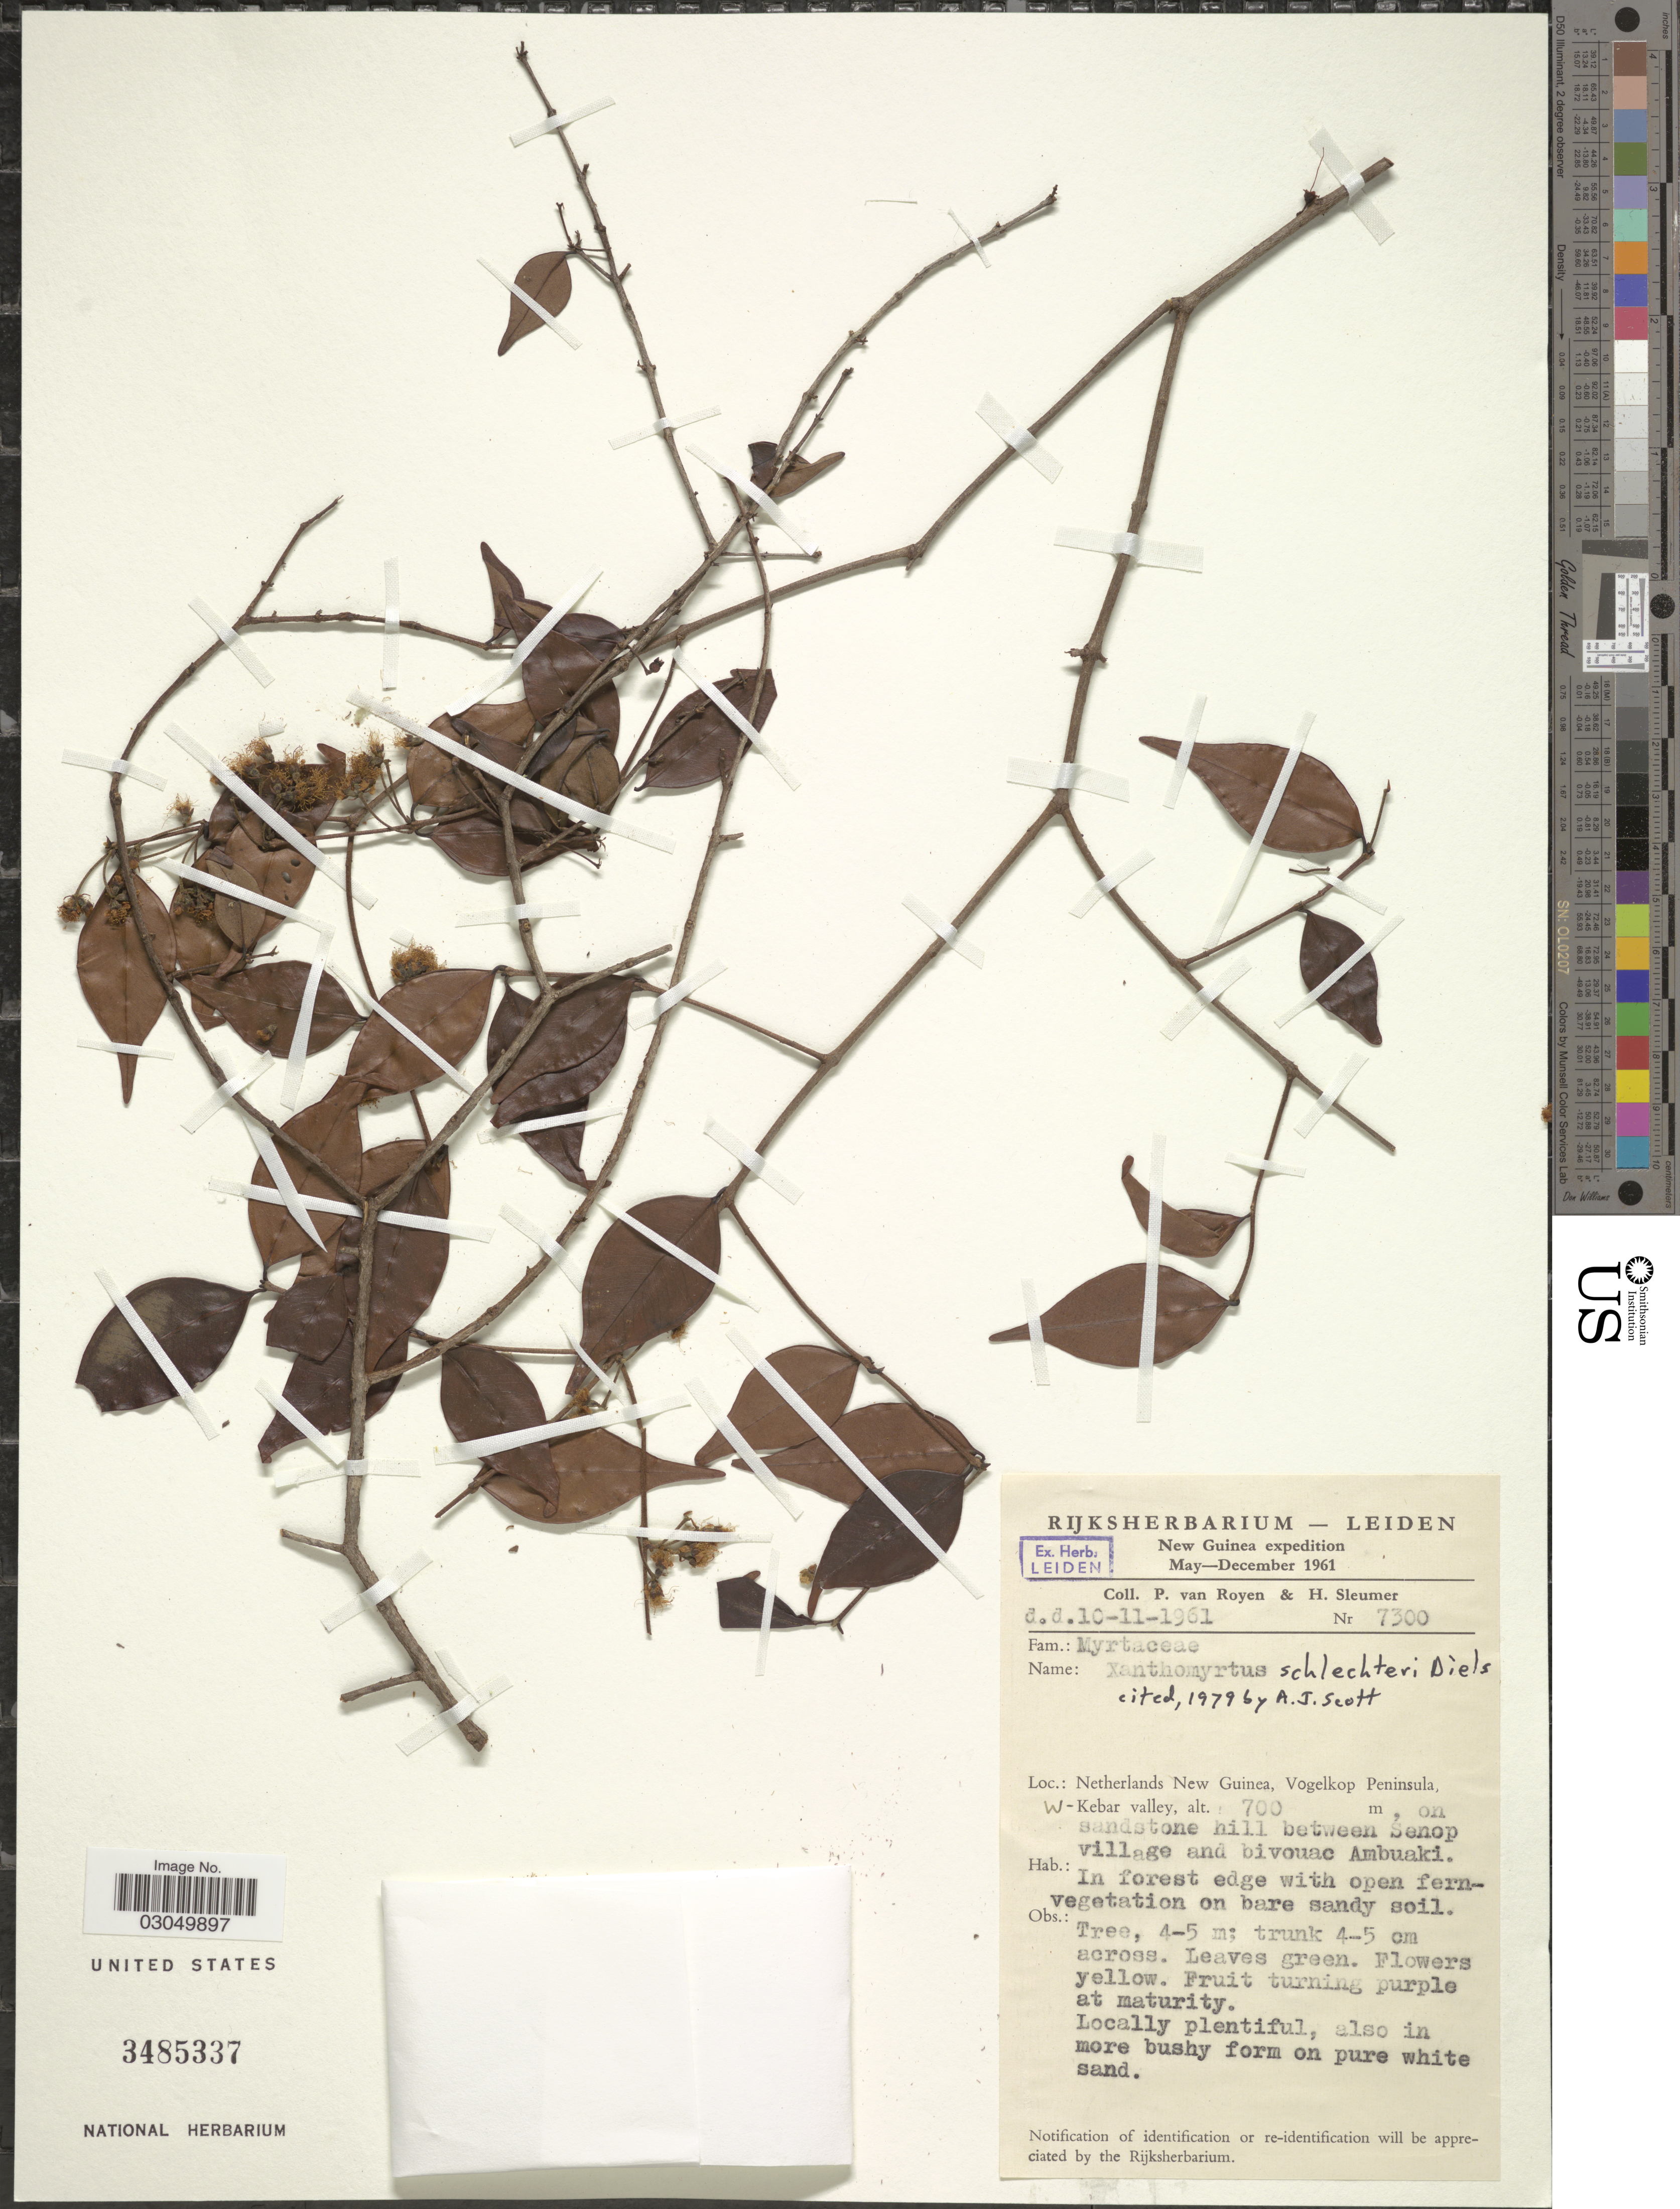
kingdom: Plantae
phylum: Tracheophyta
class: Magnoliopsida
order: Myrtales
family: Myrtaceae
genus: Xanthomyrtus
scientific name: Xanthomyrtus schlechteri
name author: Diels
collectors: P. van Royen & H. O. Sleumer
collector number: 7300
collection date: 1961-11-10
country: Indonesia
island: New Guinea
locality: New Guinea. Netherlands New Guinea, Vogelkop Peninsula, W-Kebar valley. On sandstone hill between Senop village and bivouac Ambuaki.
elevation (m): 700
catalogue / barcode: US 3485337